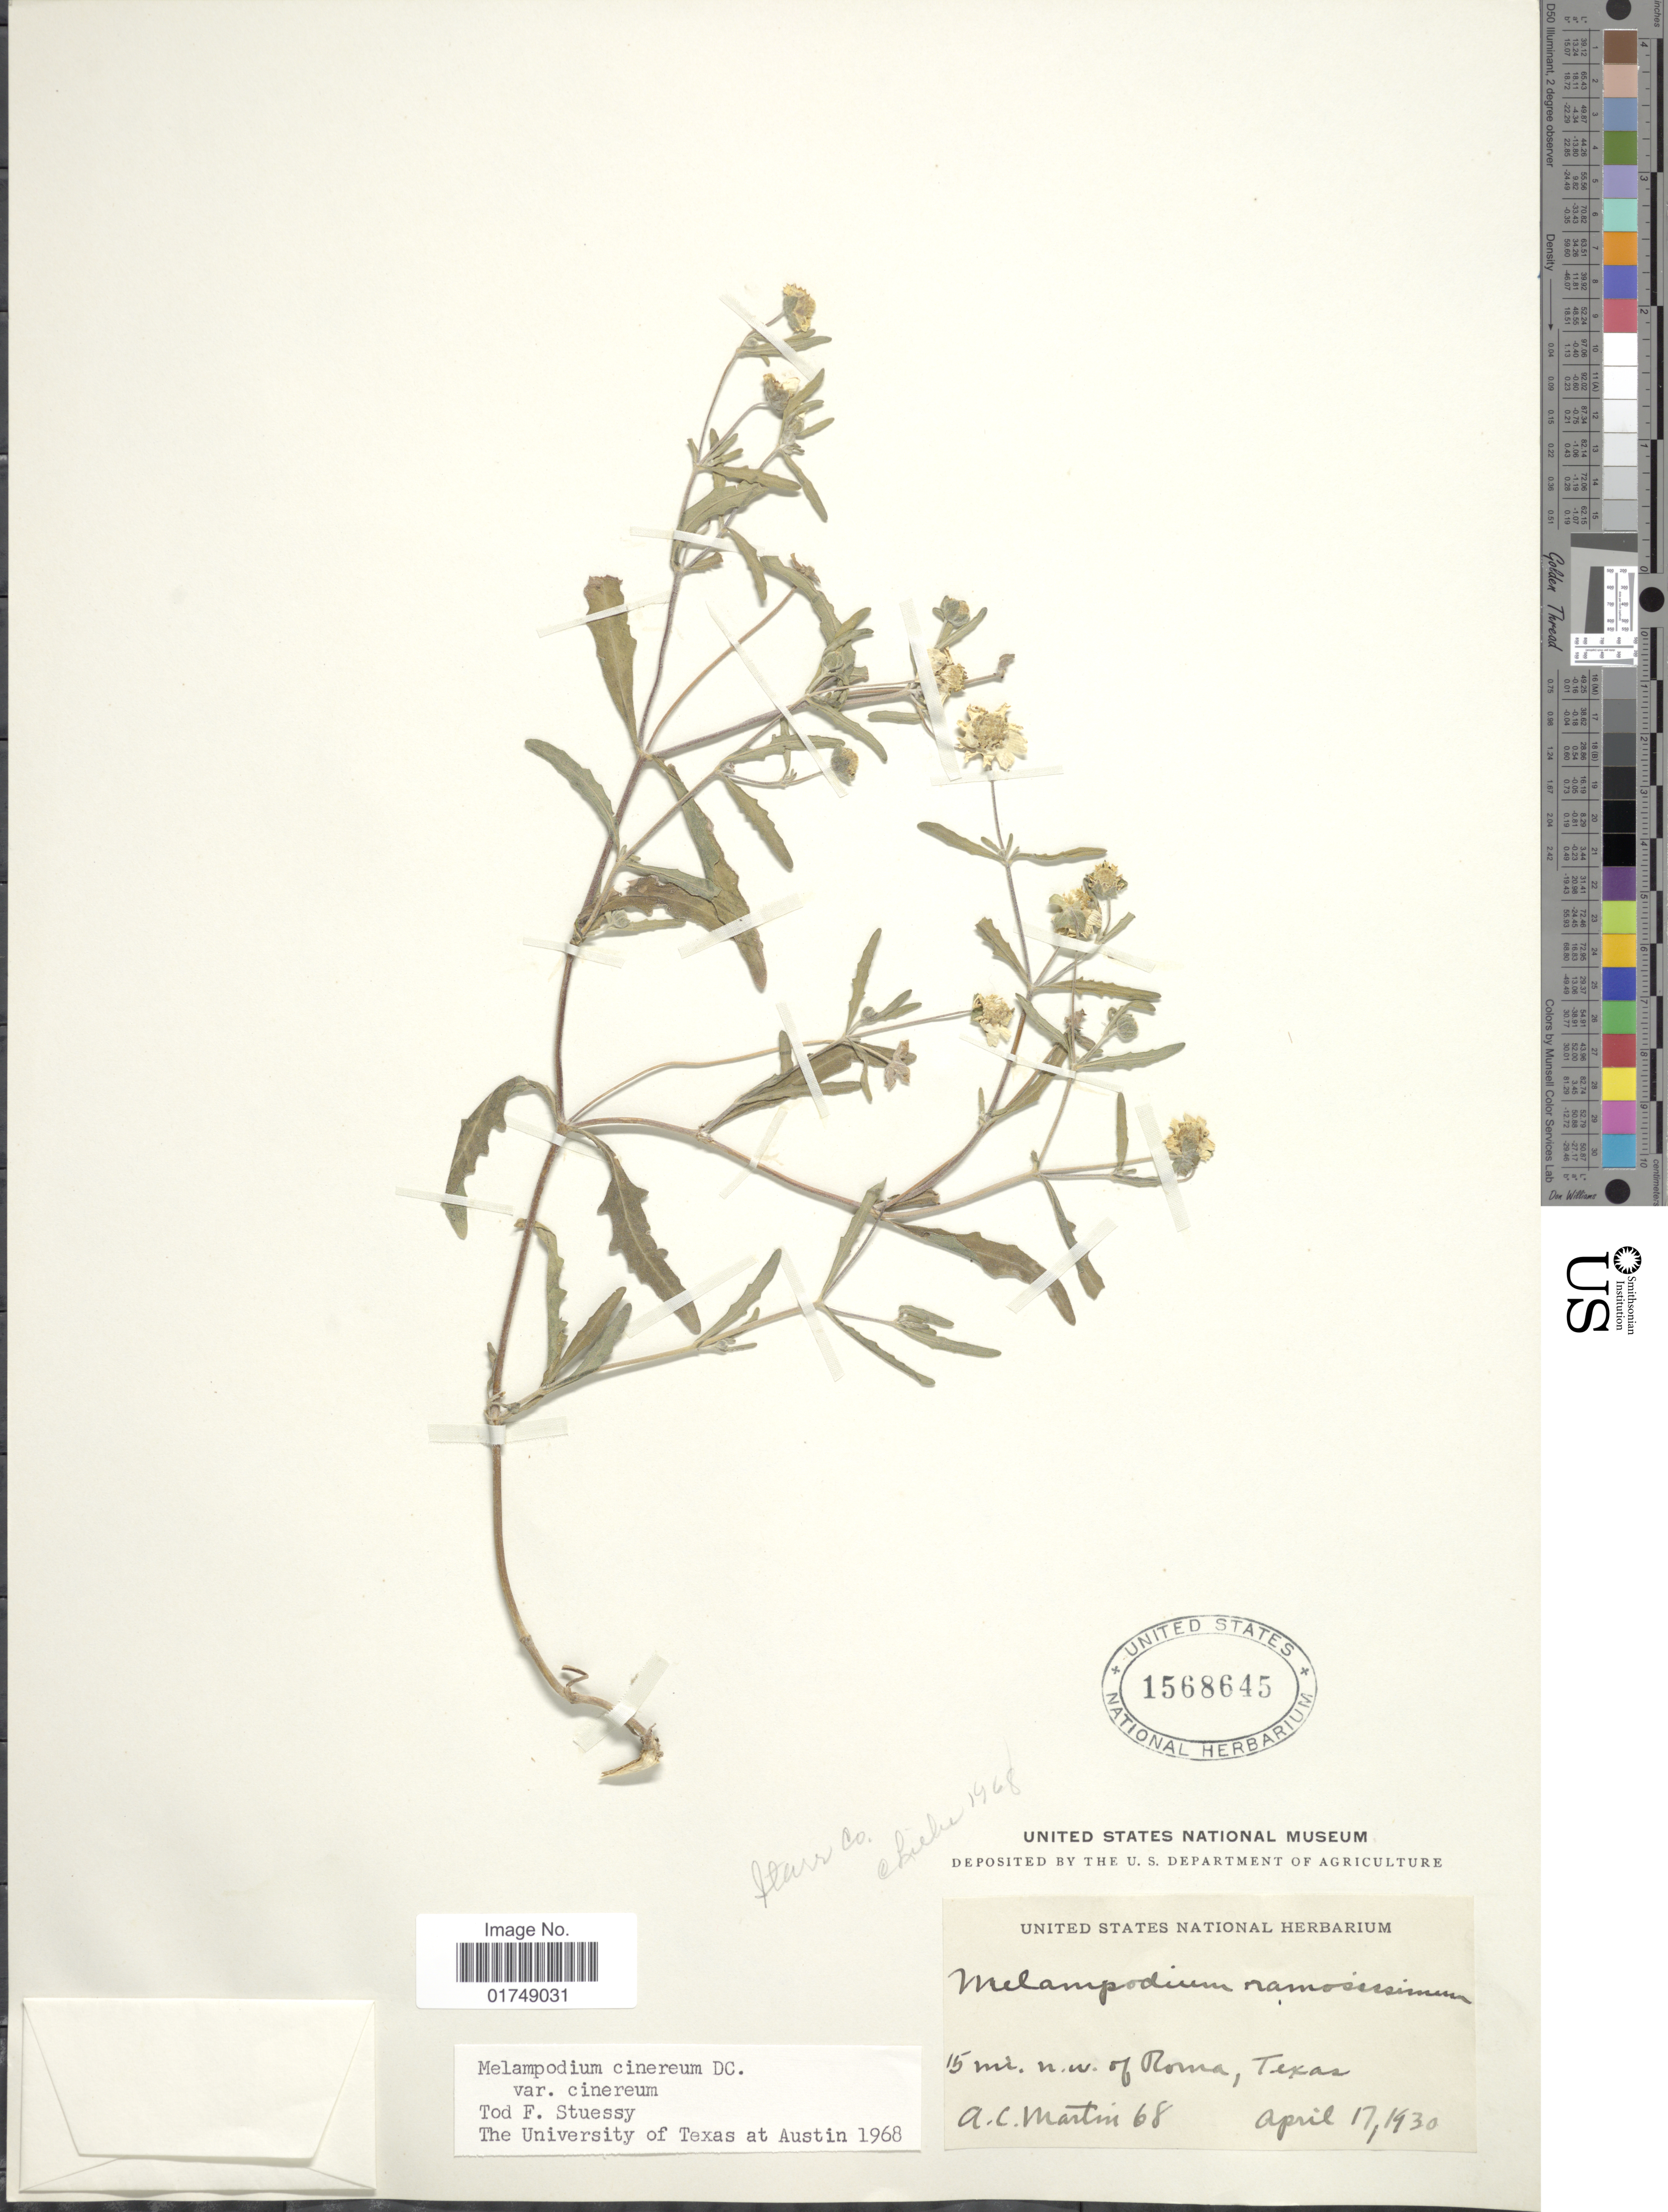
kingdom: Plantae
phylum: Tracheophyta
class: Magnoliopsida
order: Asterales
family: Asteraceae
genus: Melampodium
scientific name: Melampodium cinereum var. cinereum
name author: DC.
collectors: A. C. Martin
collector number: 68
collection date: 1930-04-17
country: United States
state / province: Texas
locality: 15 mi n.w. of Roma. Starr Co.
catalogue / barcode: US 1568645